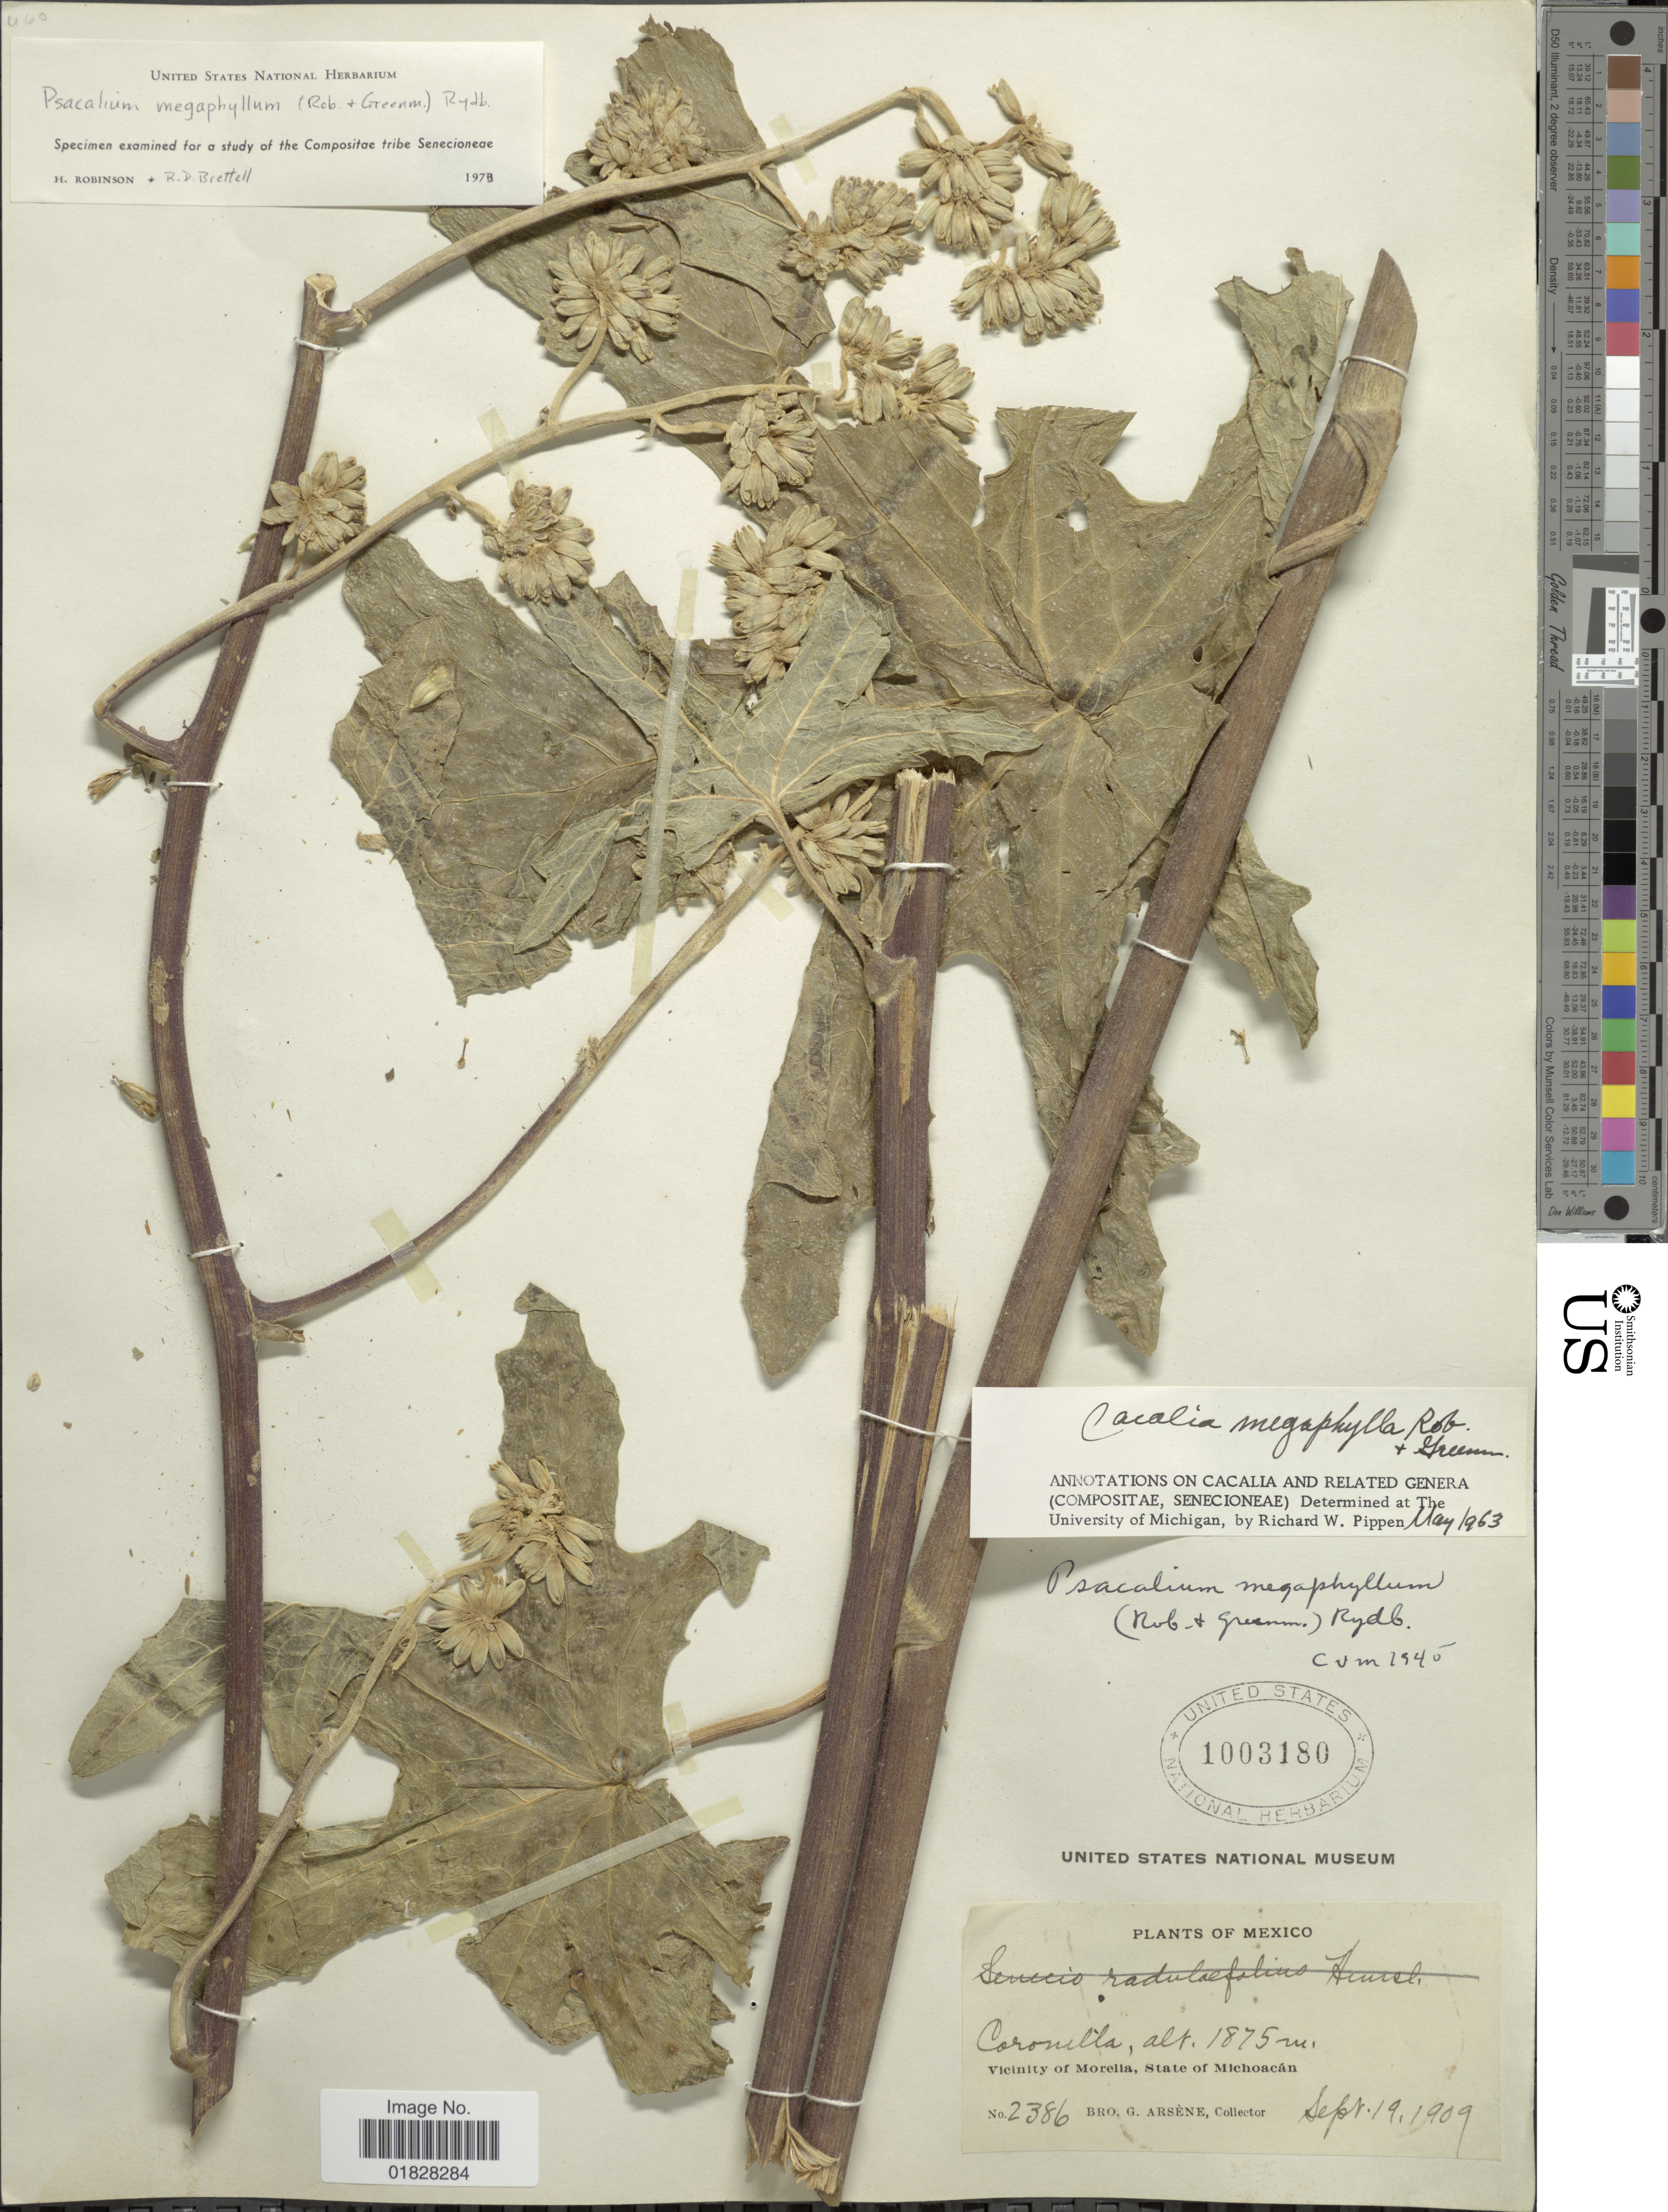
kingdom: Plantae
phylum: Tracheophyta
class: Magnoliopsida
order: Asterales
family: Asteraceae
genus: Psacalium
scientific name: Psacalium megaphyllum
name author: (B.L. Rob. & Greenm.) Rydb.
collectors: Bro. G. Arsène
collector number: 2386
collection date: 1909-09-19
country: Mexico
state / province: Michoacán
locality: Coronilla. Vicinity of Morelia, State of Michoacán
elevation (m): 1875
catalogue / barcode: US 1003180